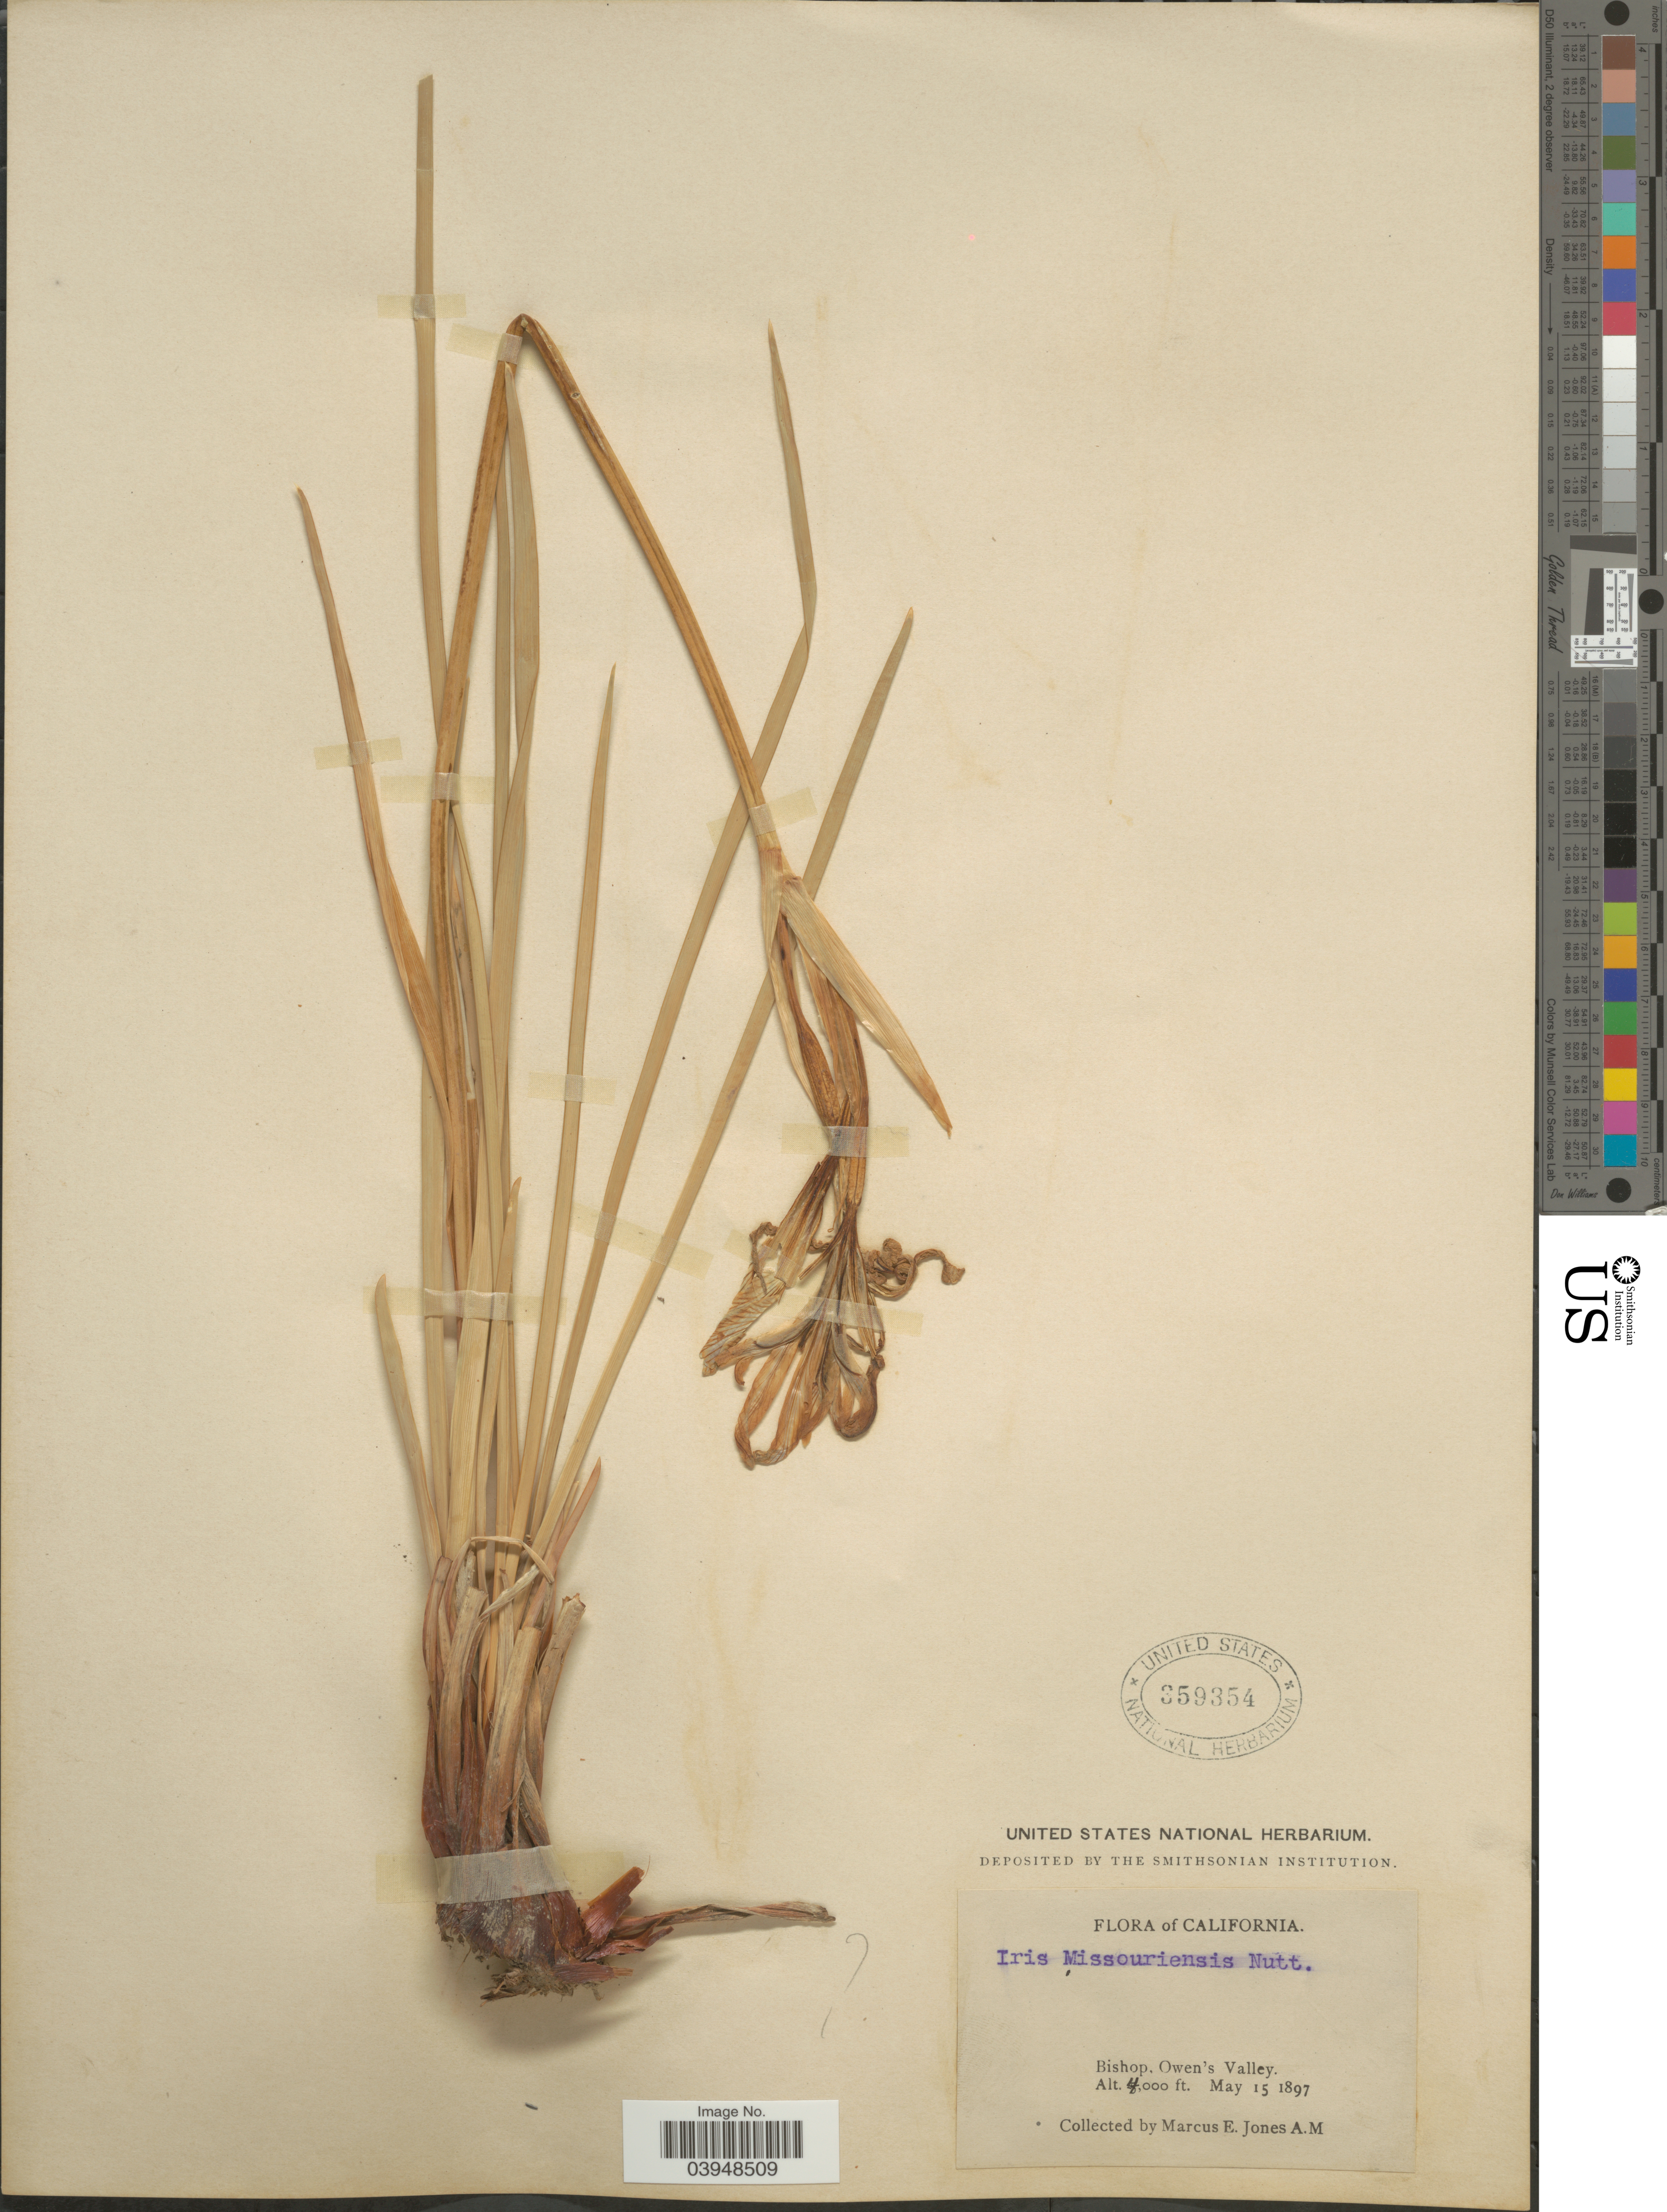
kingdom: Plantae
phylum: Tracheophyta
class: Liliopsida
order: Asparagales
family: Iridaceae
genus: Iris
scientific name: Iris hartwegii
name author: Baker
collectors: M. E. Jones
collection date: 1897-05-15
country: United States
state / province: California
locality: Bishop. Owen's Valley.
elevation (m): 1219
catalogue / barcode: US 359354